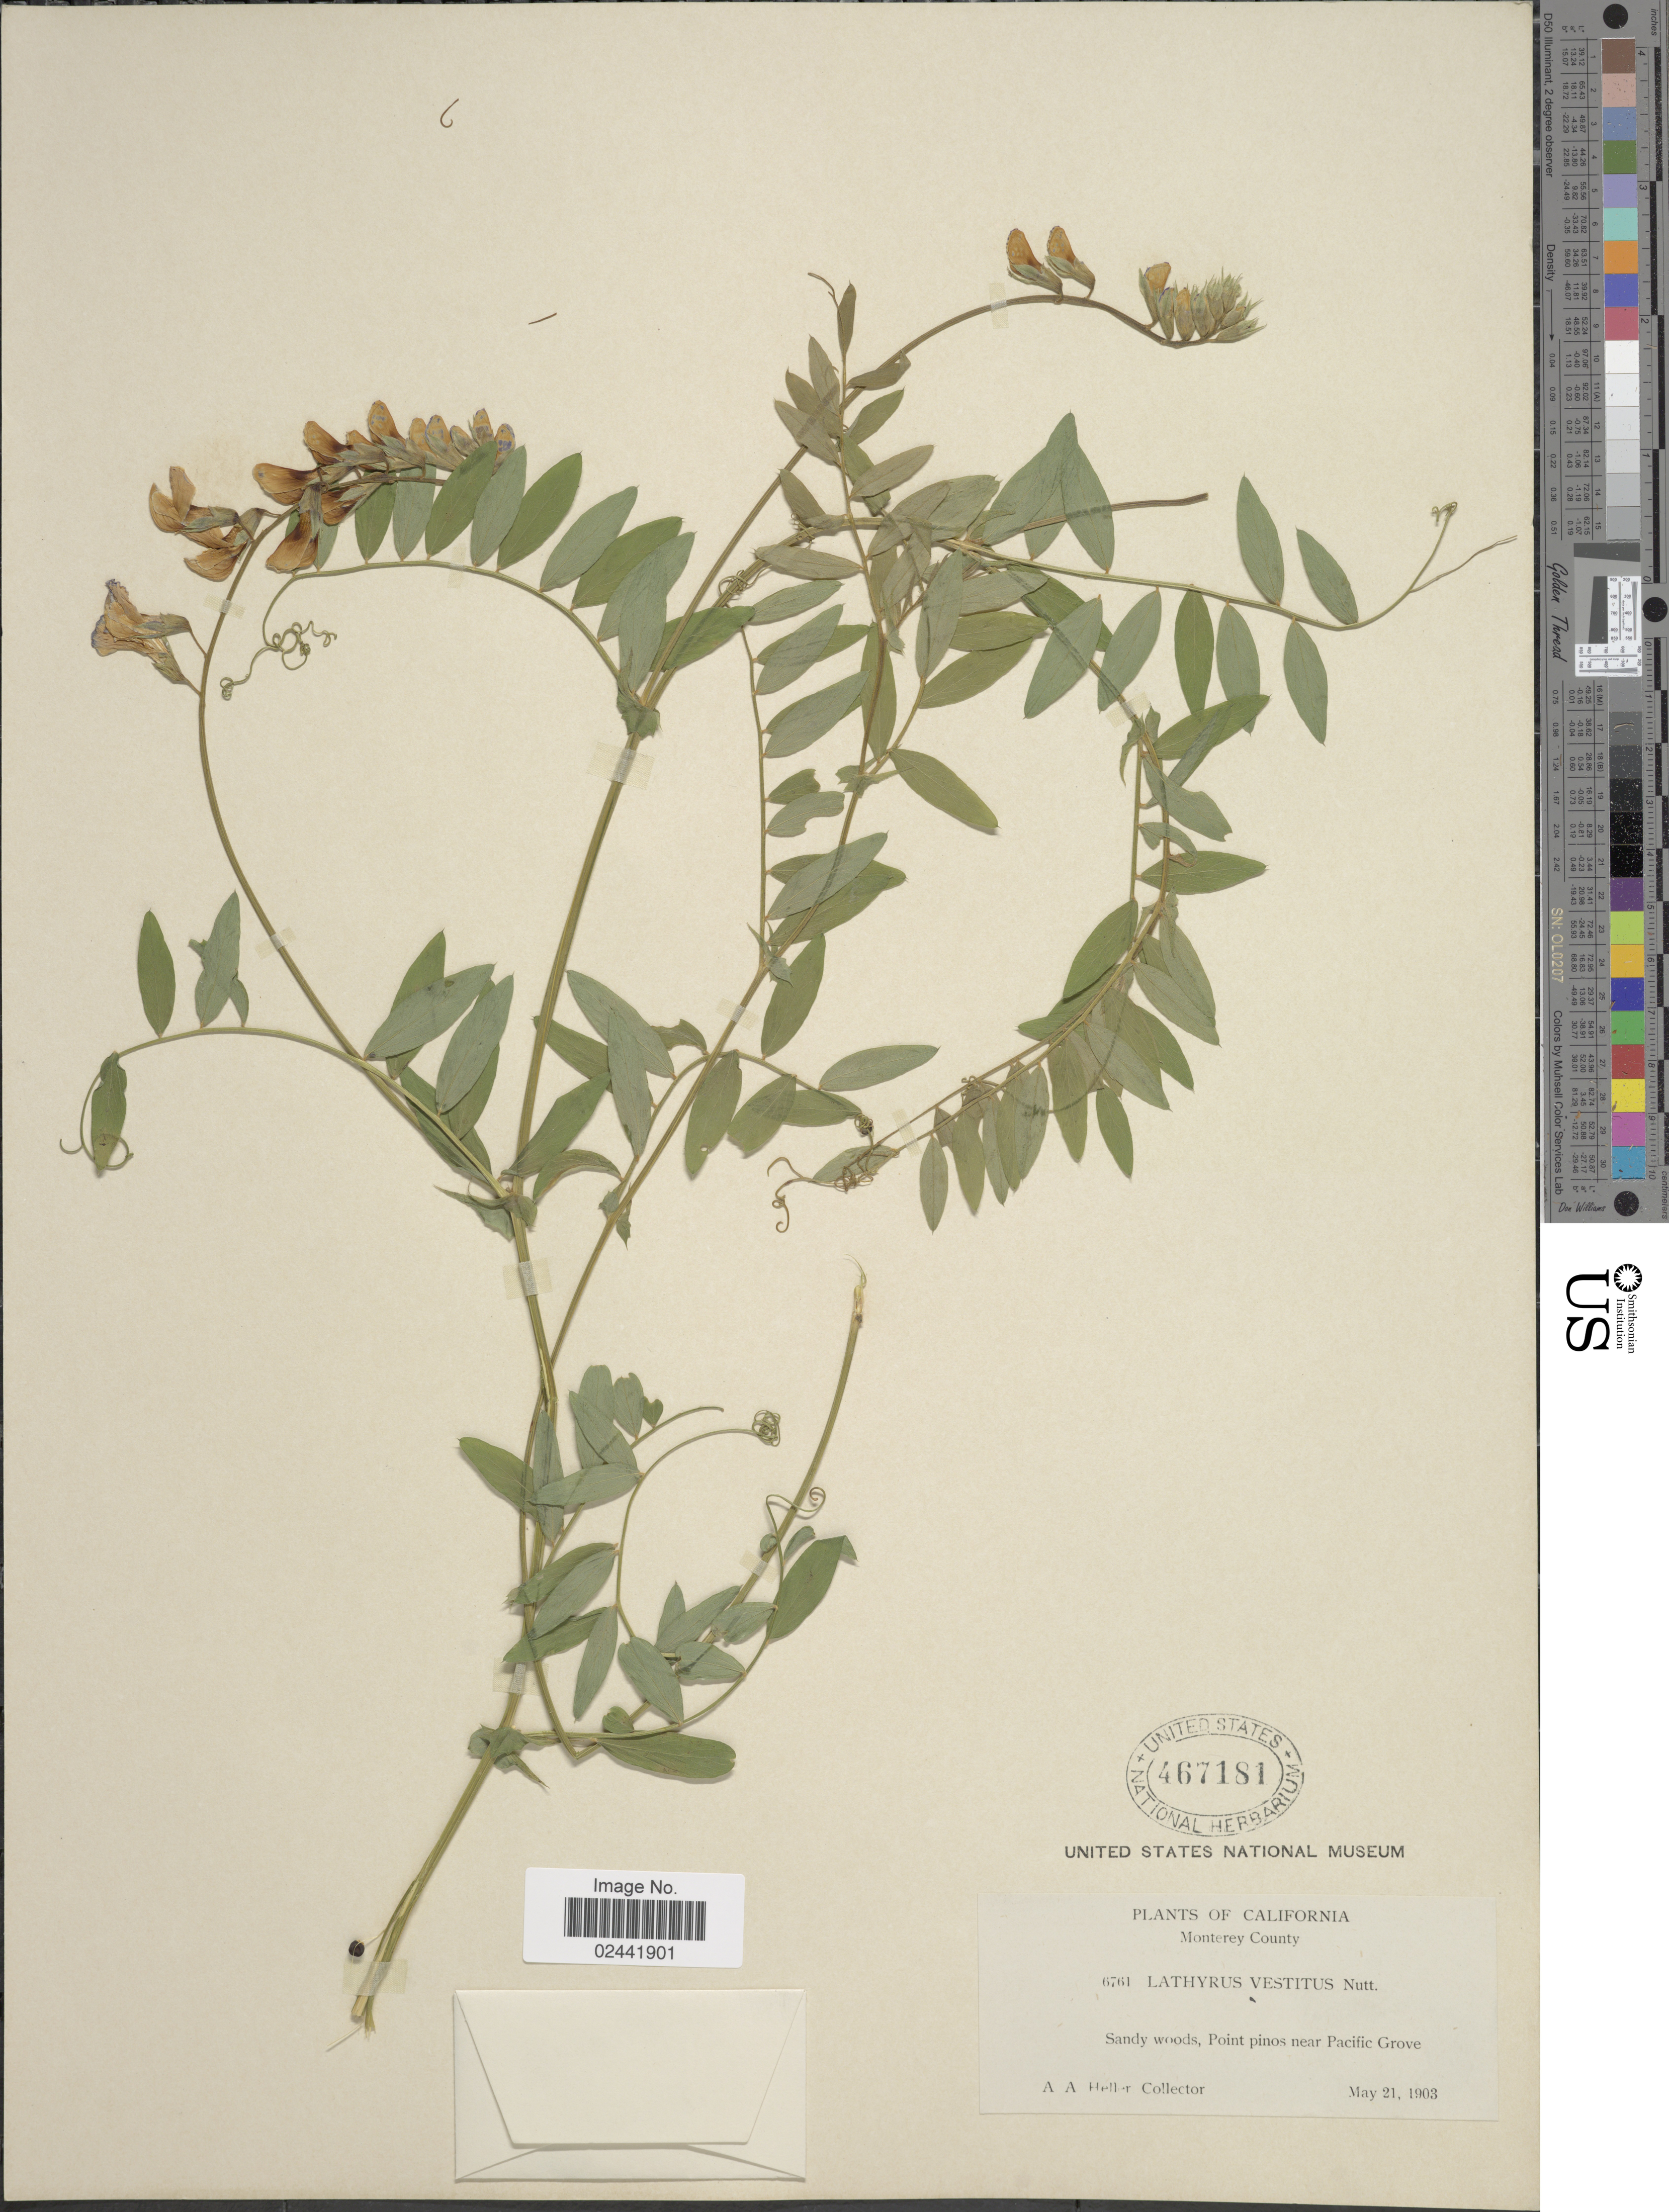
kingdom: Plantae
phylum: Tracheophyta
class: Magnoliopsida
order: Fabales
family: Fabaceae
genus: Lathyrus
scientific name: Lathyrus vestitus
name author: Nutt.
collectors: A. A. Heller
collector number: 6761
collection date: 1903-05-21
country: United States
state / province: California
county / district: Monterey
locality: Monterey County. Sandy woods, Point pinos near Pacific Grove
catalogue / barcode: US 467181